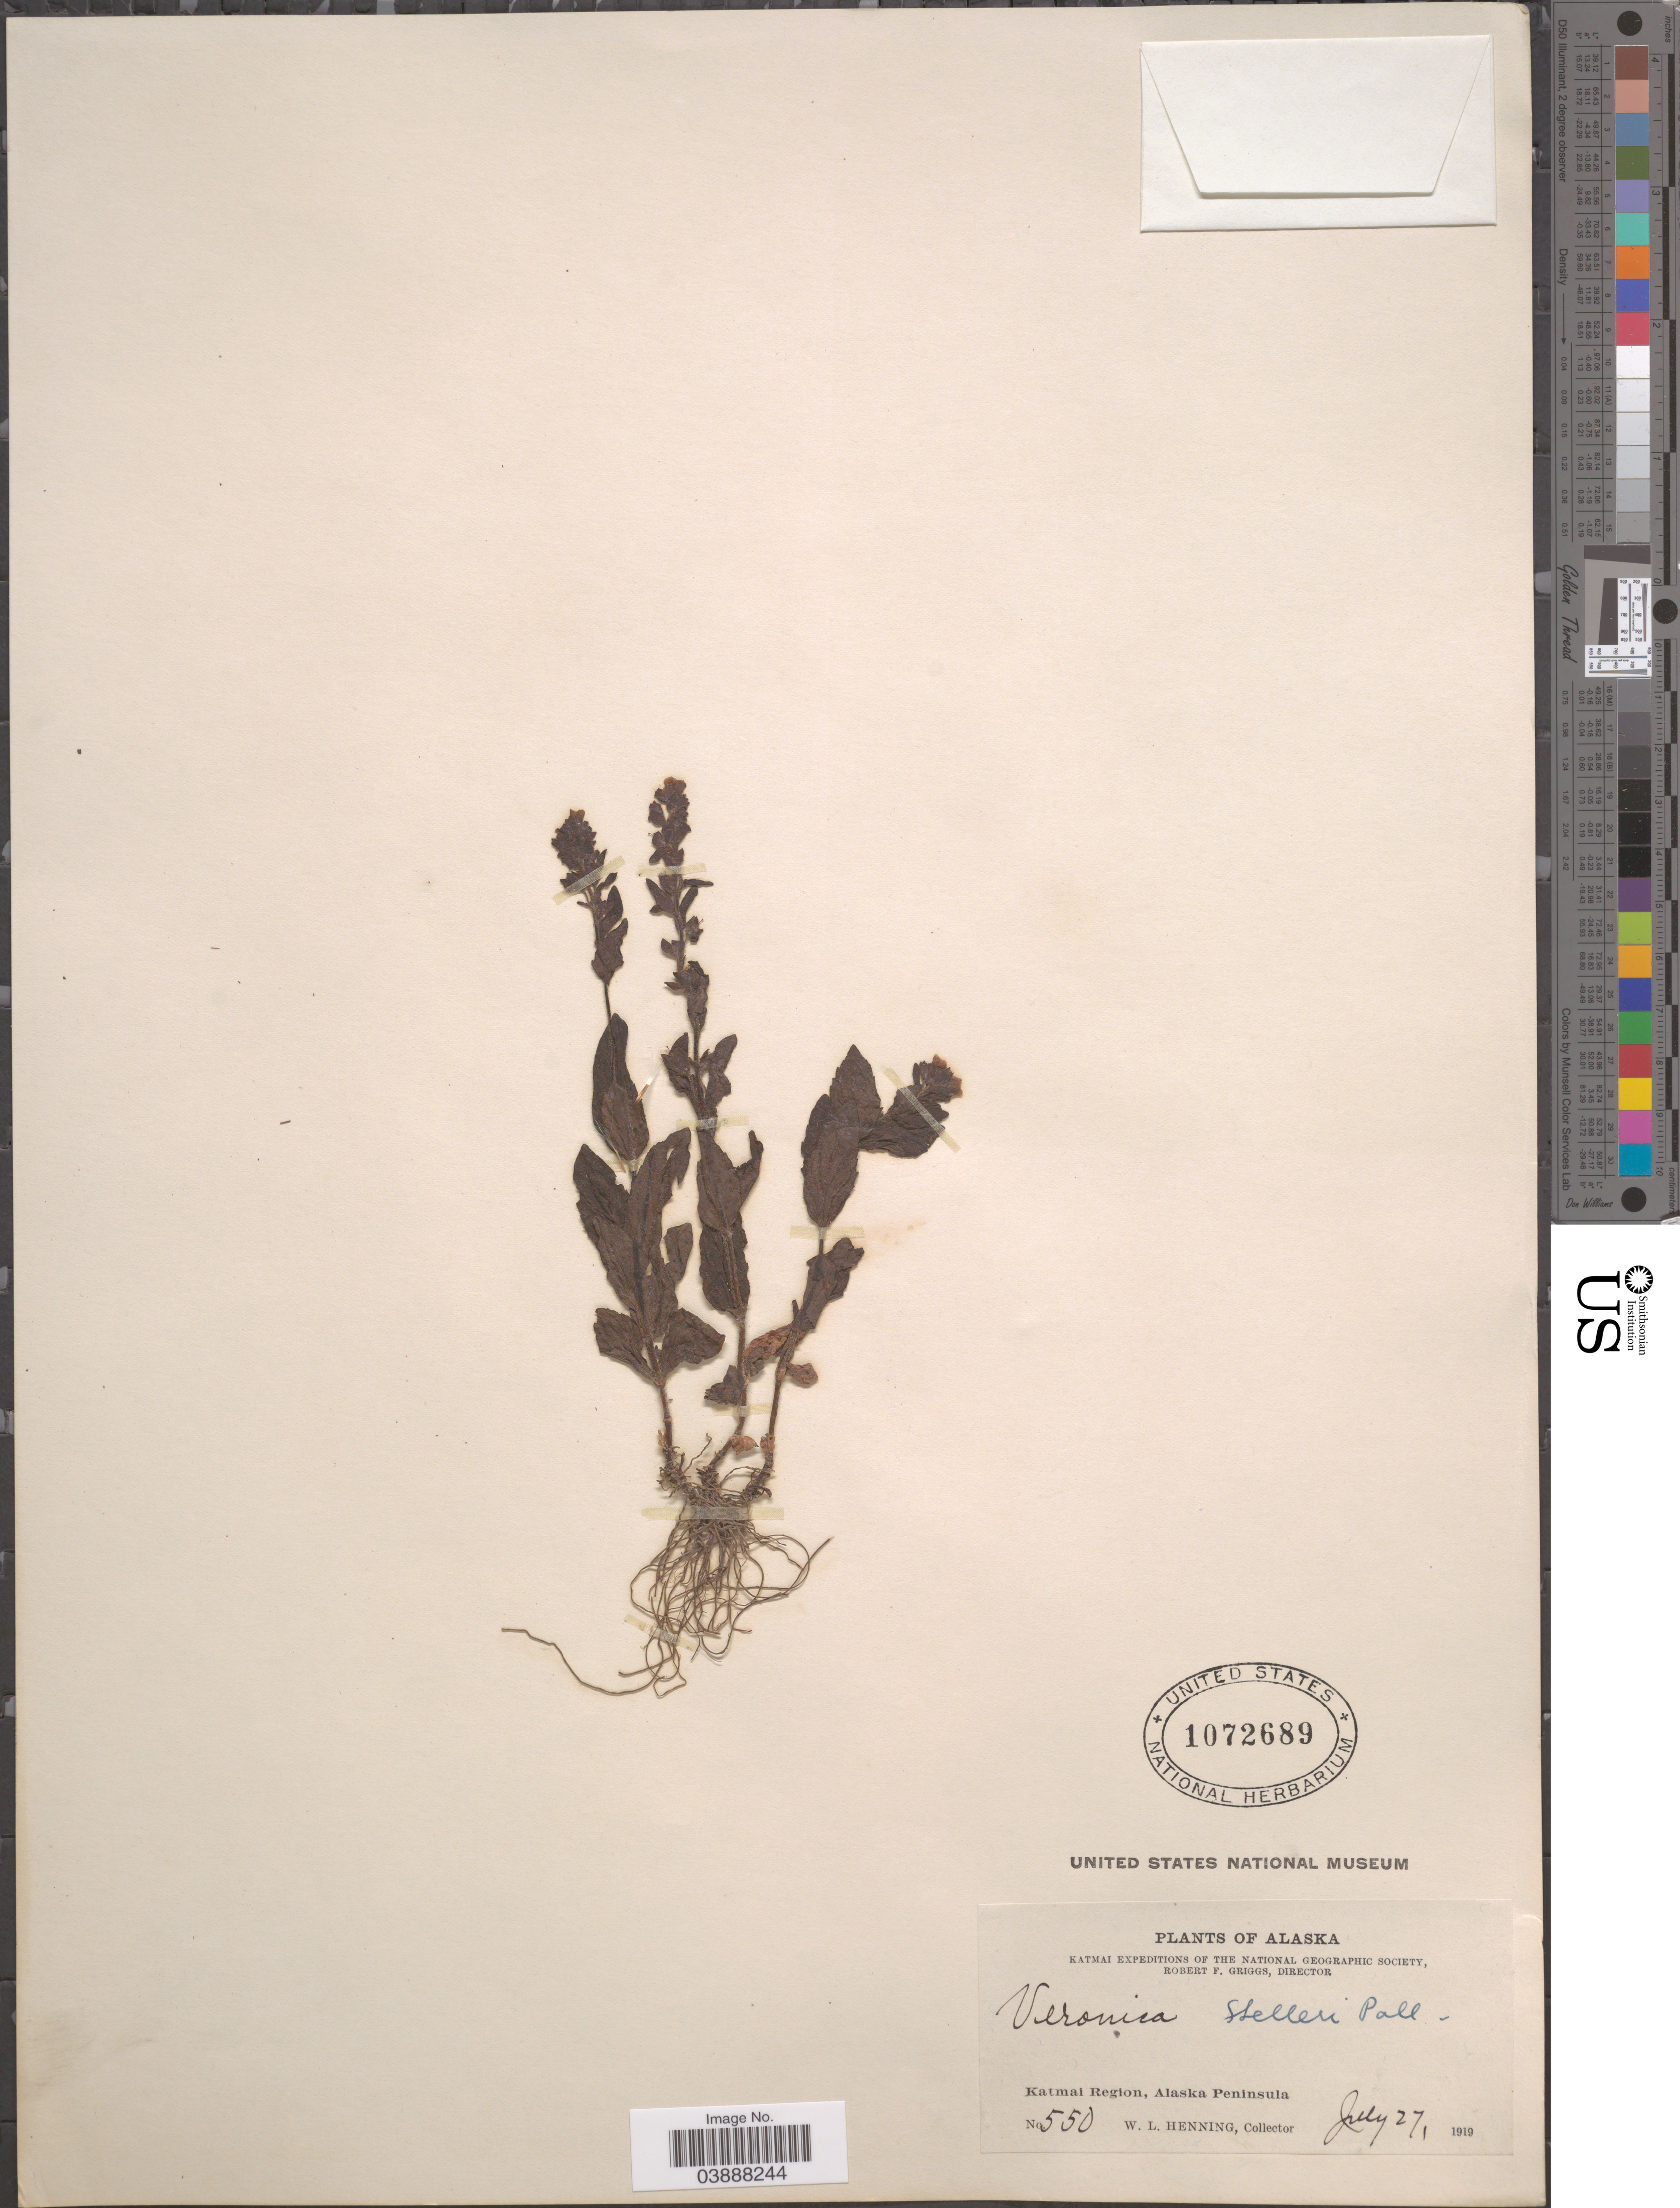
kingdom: Plantae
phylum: Tracheophyta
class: Magnoliopsida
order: Lamiales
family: Plantaginaceae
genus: Veronica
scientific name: Veronica stelleri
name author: Pall.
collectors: W. Henning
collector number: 550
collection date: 1919-07-27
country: United States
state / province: Alaska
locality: Katmai Region, Alaska Peninsula.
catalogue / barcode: US 1072689